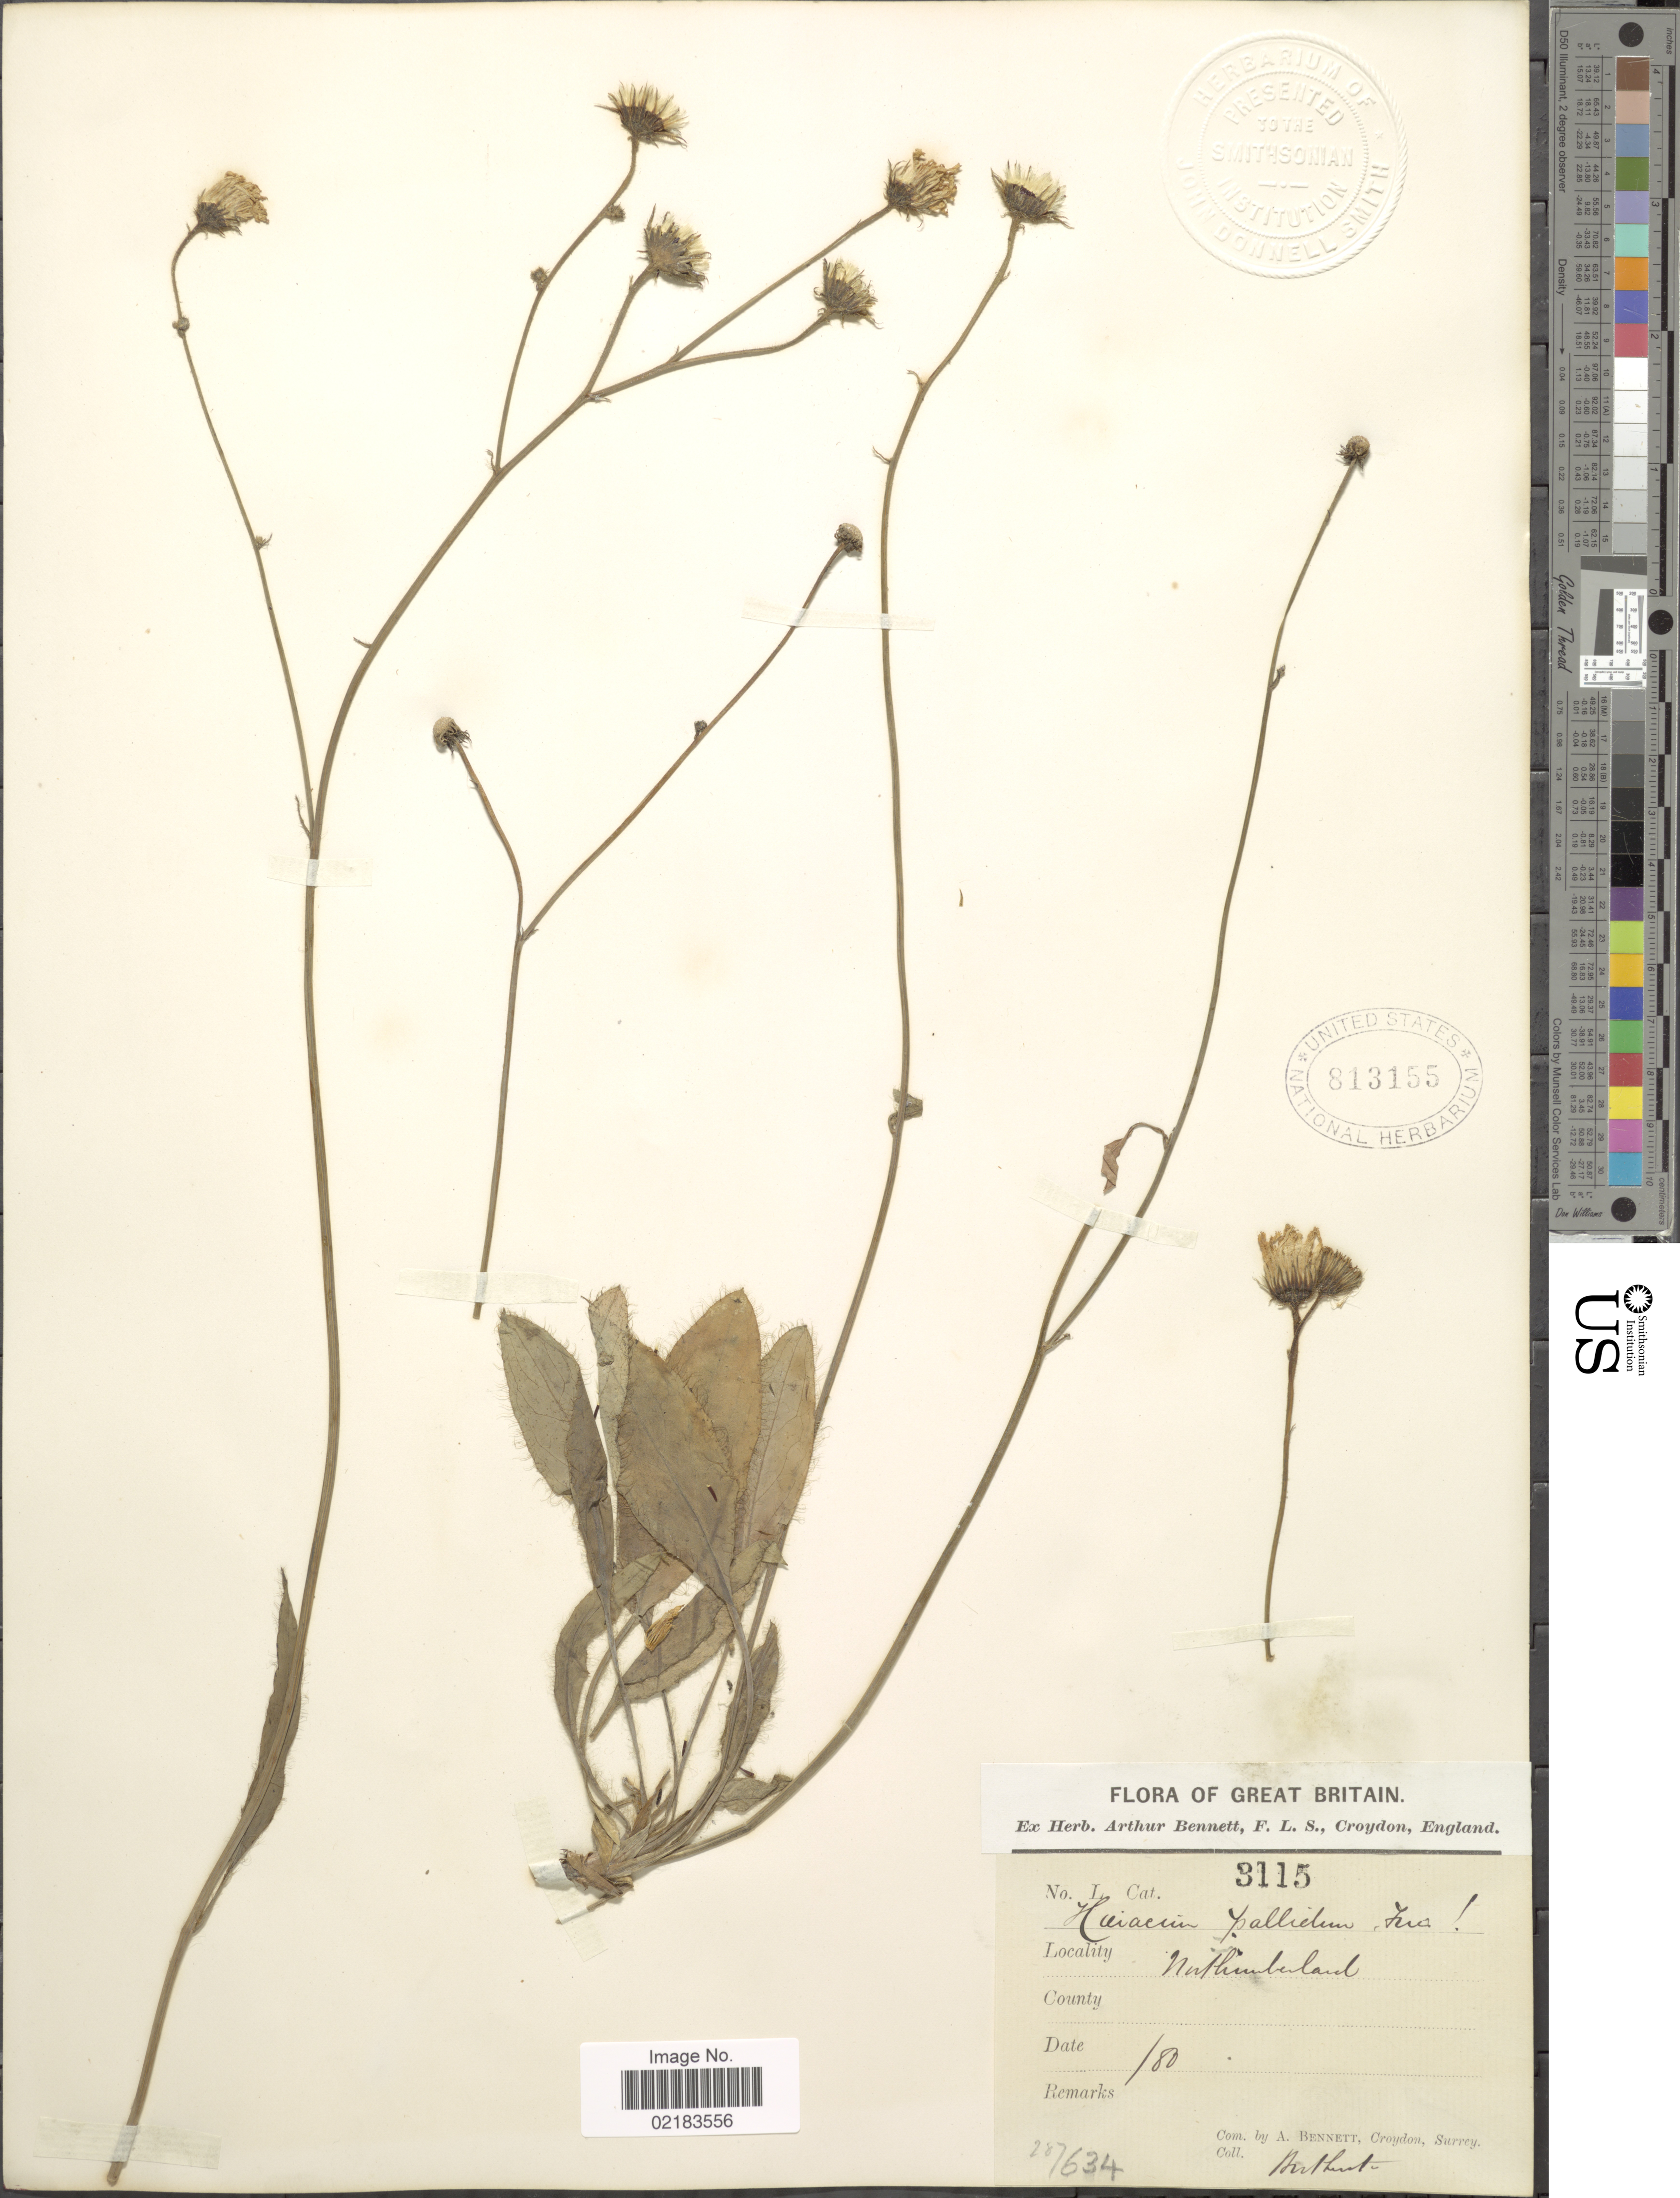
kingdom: Plantae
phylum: Tracheophyta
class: Magnoliopsida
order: Asterales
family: Asteraceae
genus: Hieracium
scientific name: Hieracium schmidtii subsp. pallidum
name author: (Biv.) O. Bolòs & Vigo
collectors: Buthurt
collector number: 3115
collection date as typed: Transcribed d/m/y: //80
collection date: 1880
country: United Kingdom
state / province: England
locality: Northumberland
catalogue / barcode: US 813155